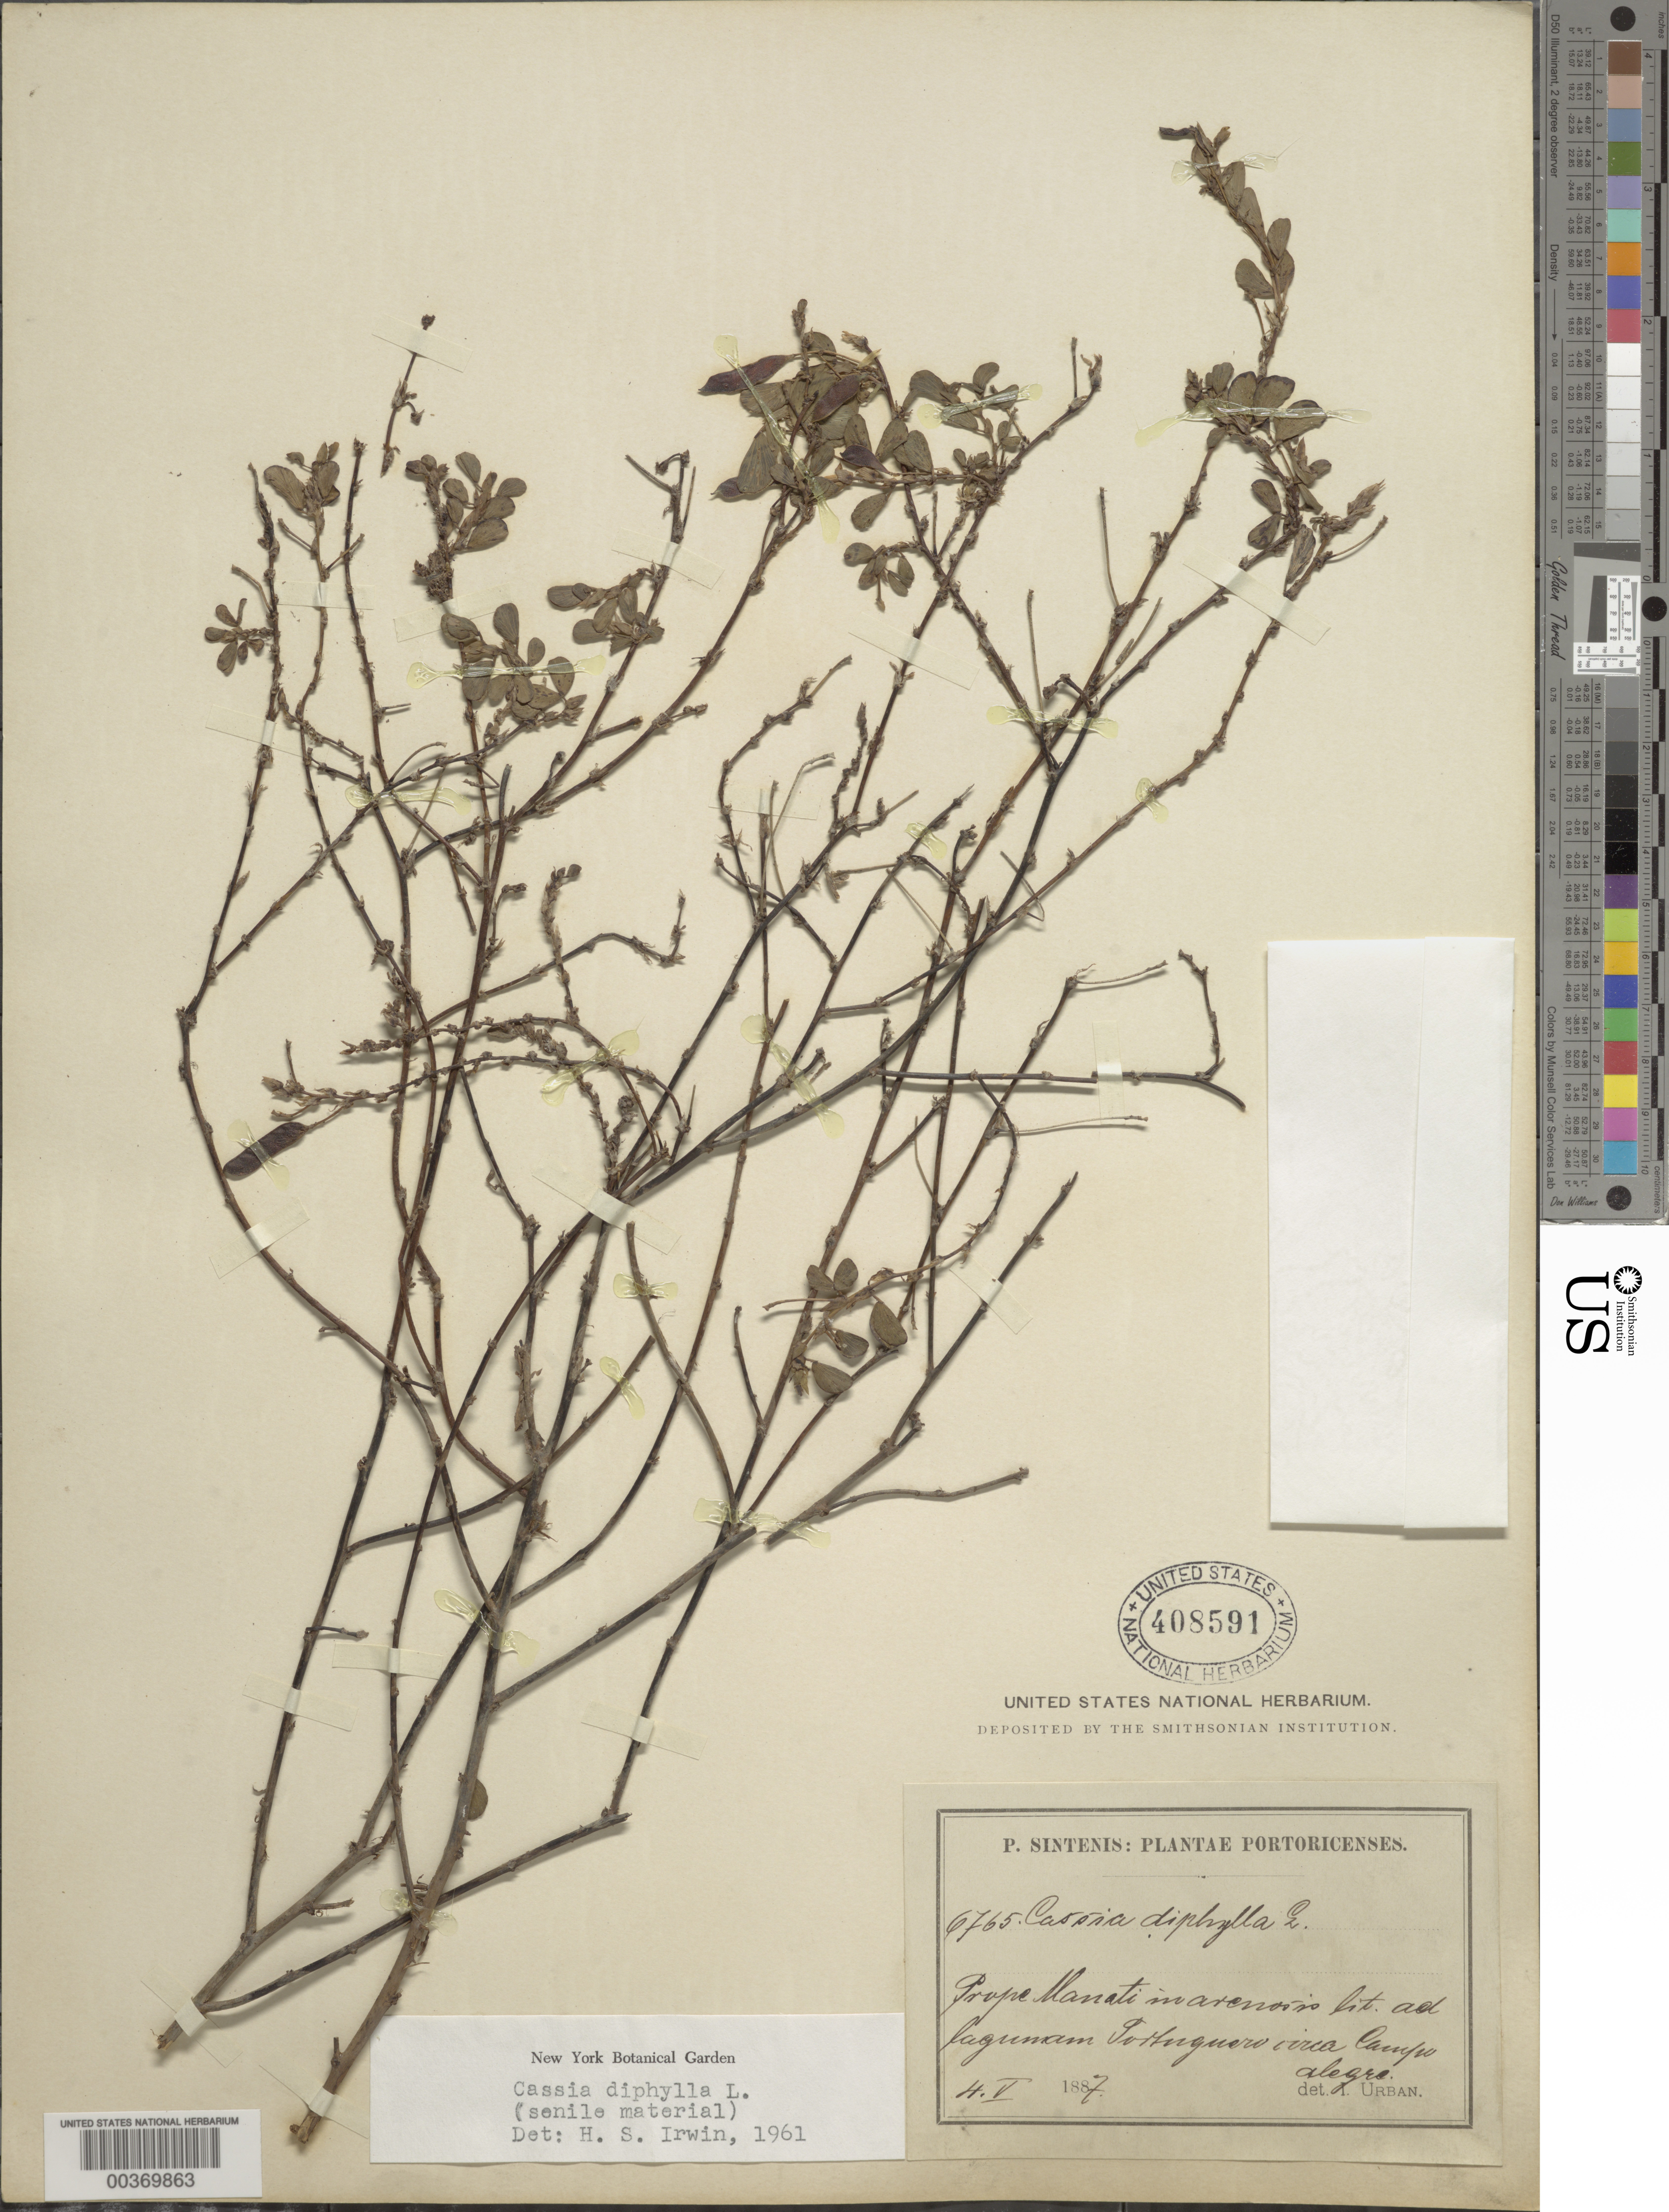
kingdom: Plantae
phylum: Tracheophyta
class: Magnoliopsida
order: Fabales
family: Fabaceae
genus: Chamaecrista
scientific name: Chamaecrista diphylla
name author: (L.) Greene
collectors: P. Sintenis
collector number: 6765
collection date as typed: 04 May 1887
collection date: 1887-05-04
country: Puerto Rico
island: Greater Antilles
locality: Near manati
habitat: In arenosis lat. ad lagumam portuguero virca campo alegro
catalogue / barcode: US 408591